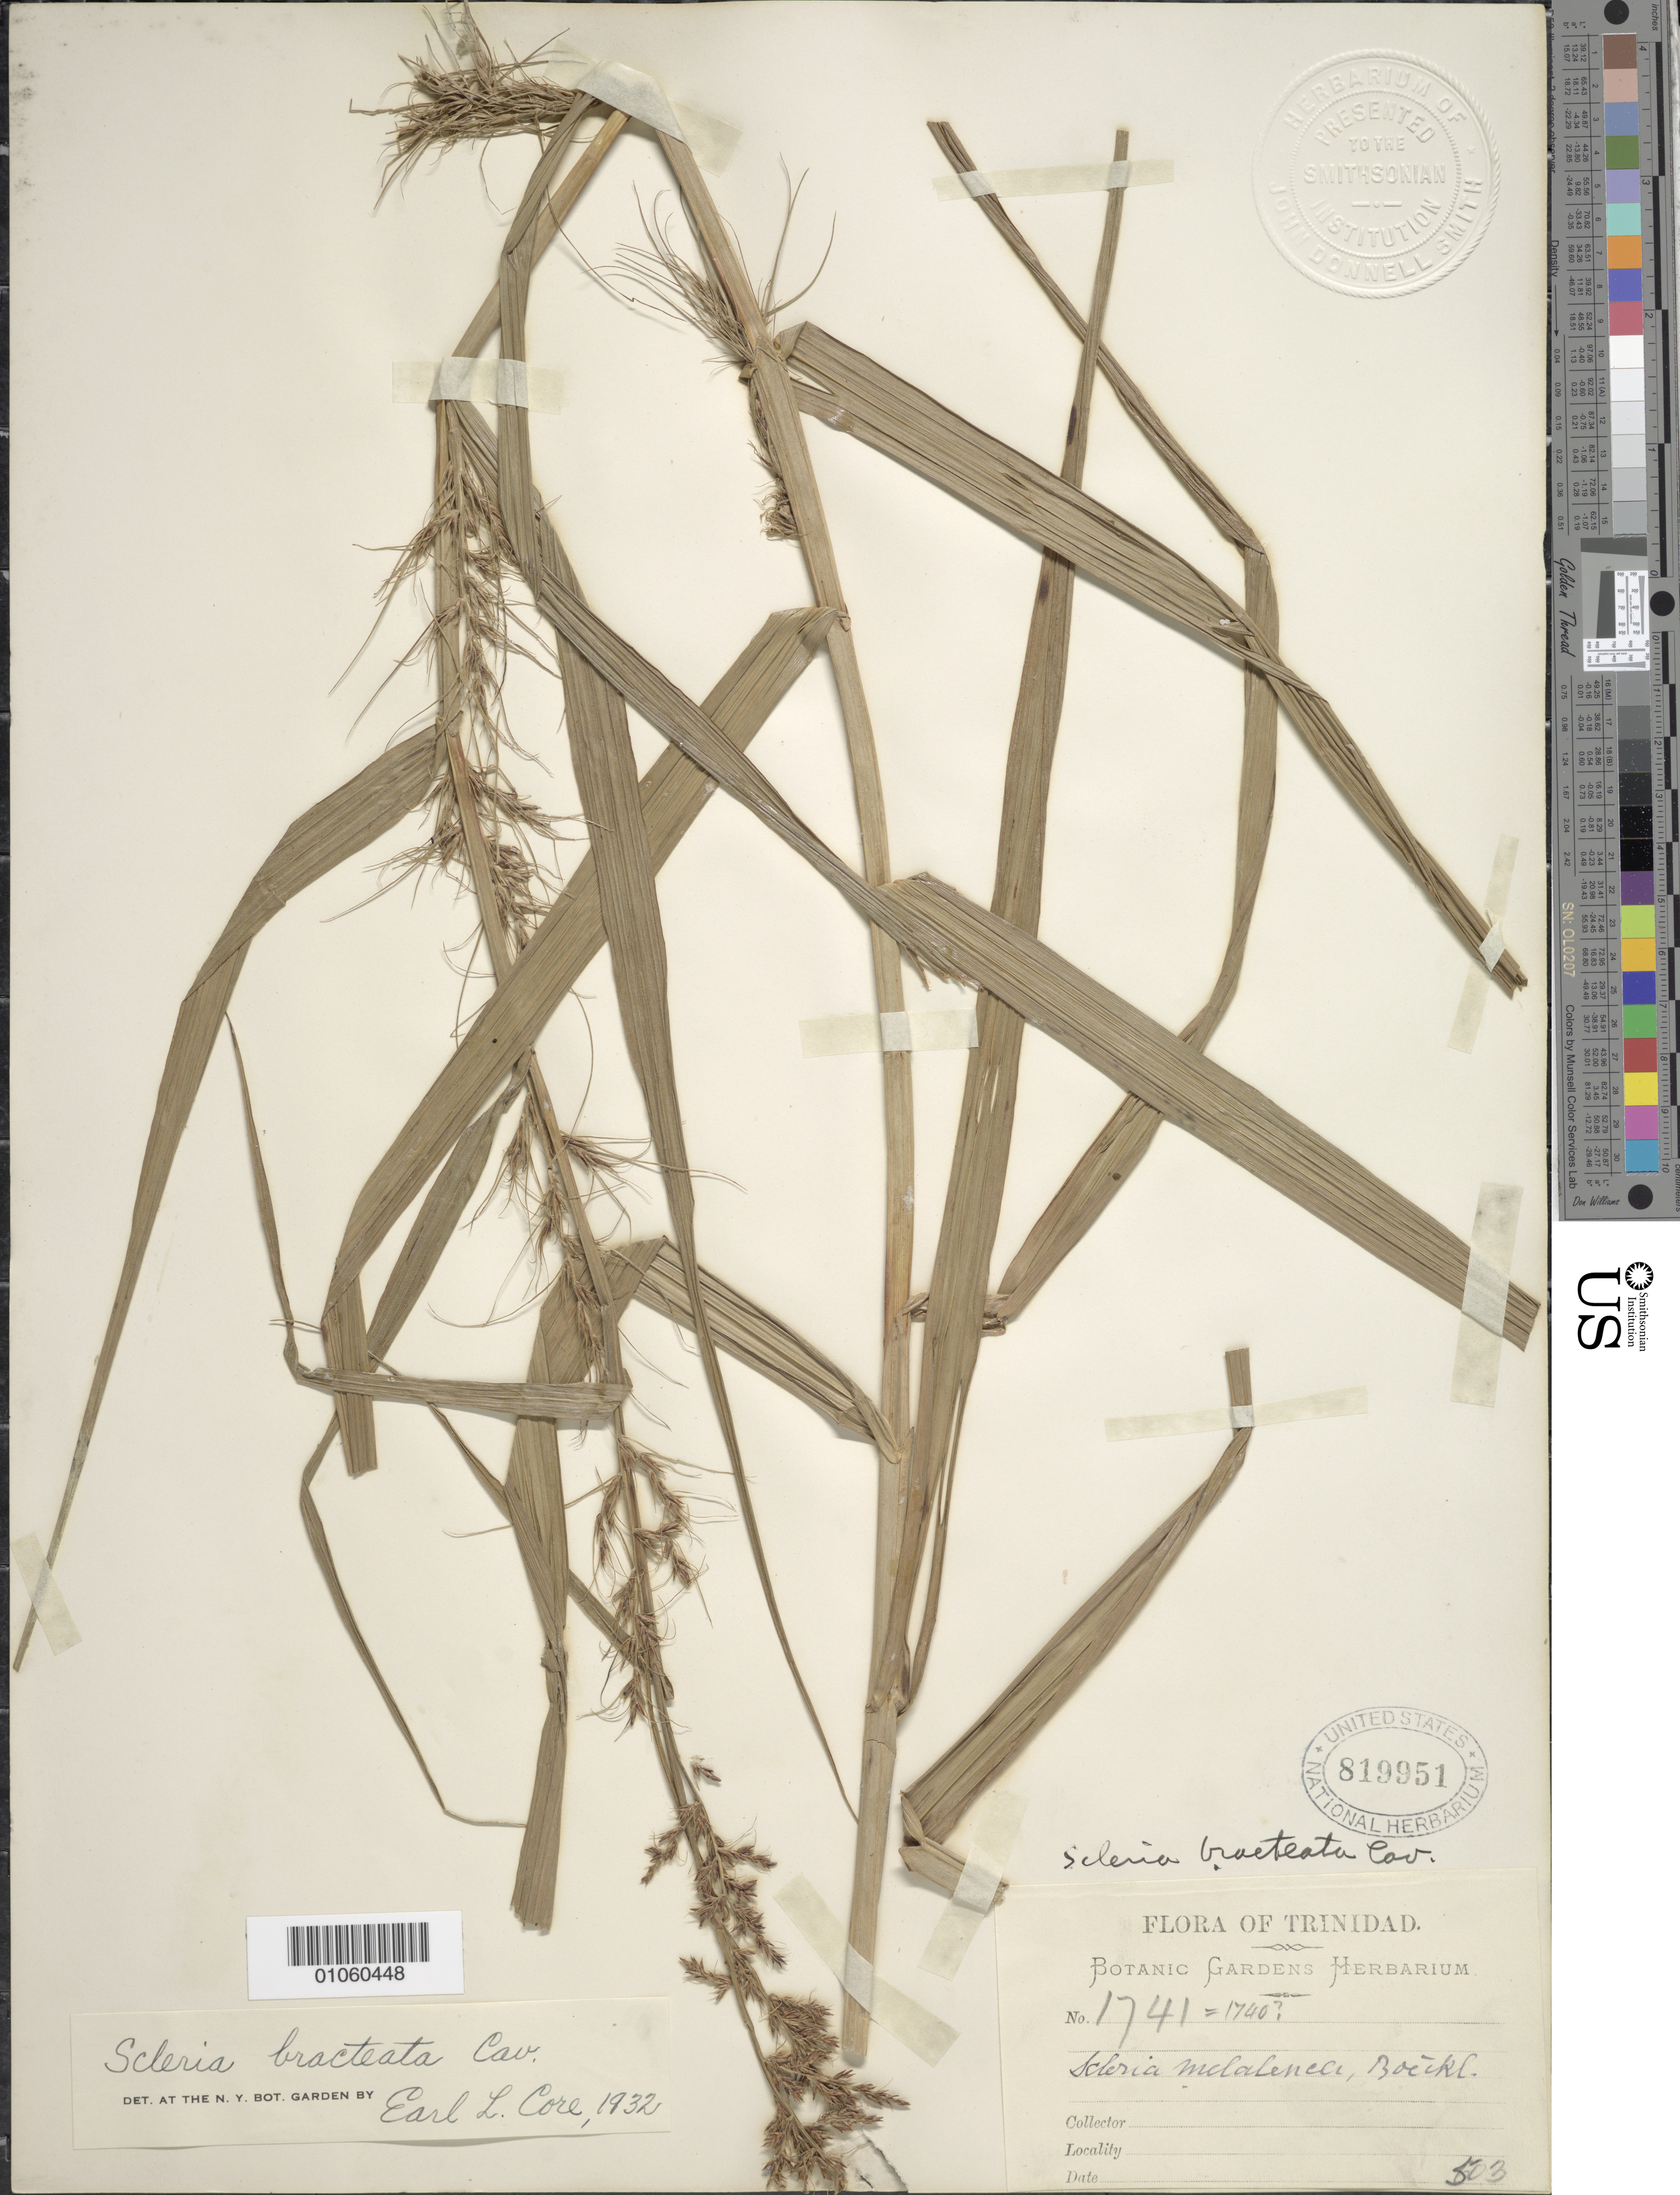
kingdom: Plantae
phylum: Tracheophyta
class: Liliopsida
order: Poales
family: Cyperaceae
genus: Scleria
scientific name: Scleria bracteata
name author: Cav.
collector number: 1741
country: Trinidad and Tobago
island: Trinidad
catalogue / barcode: US 819951